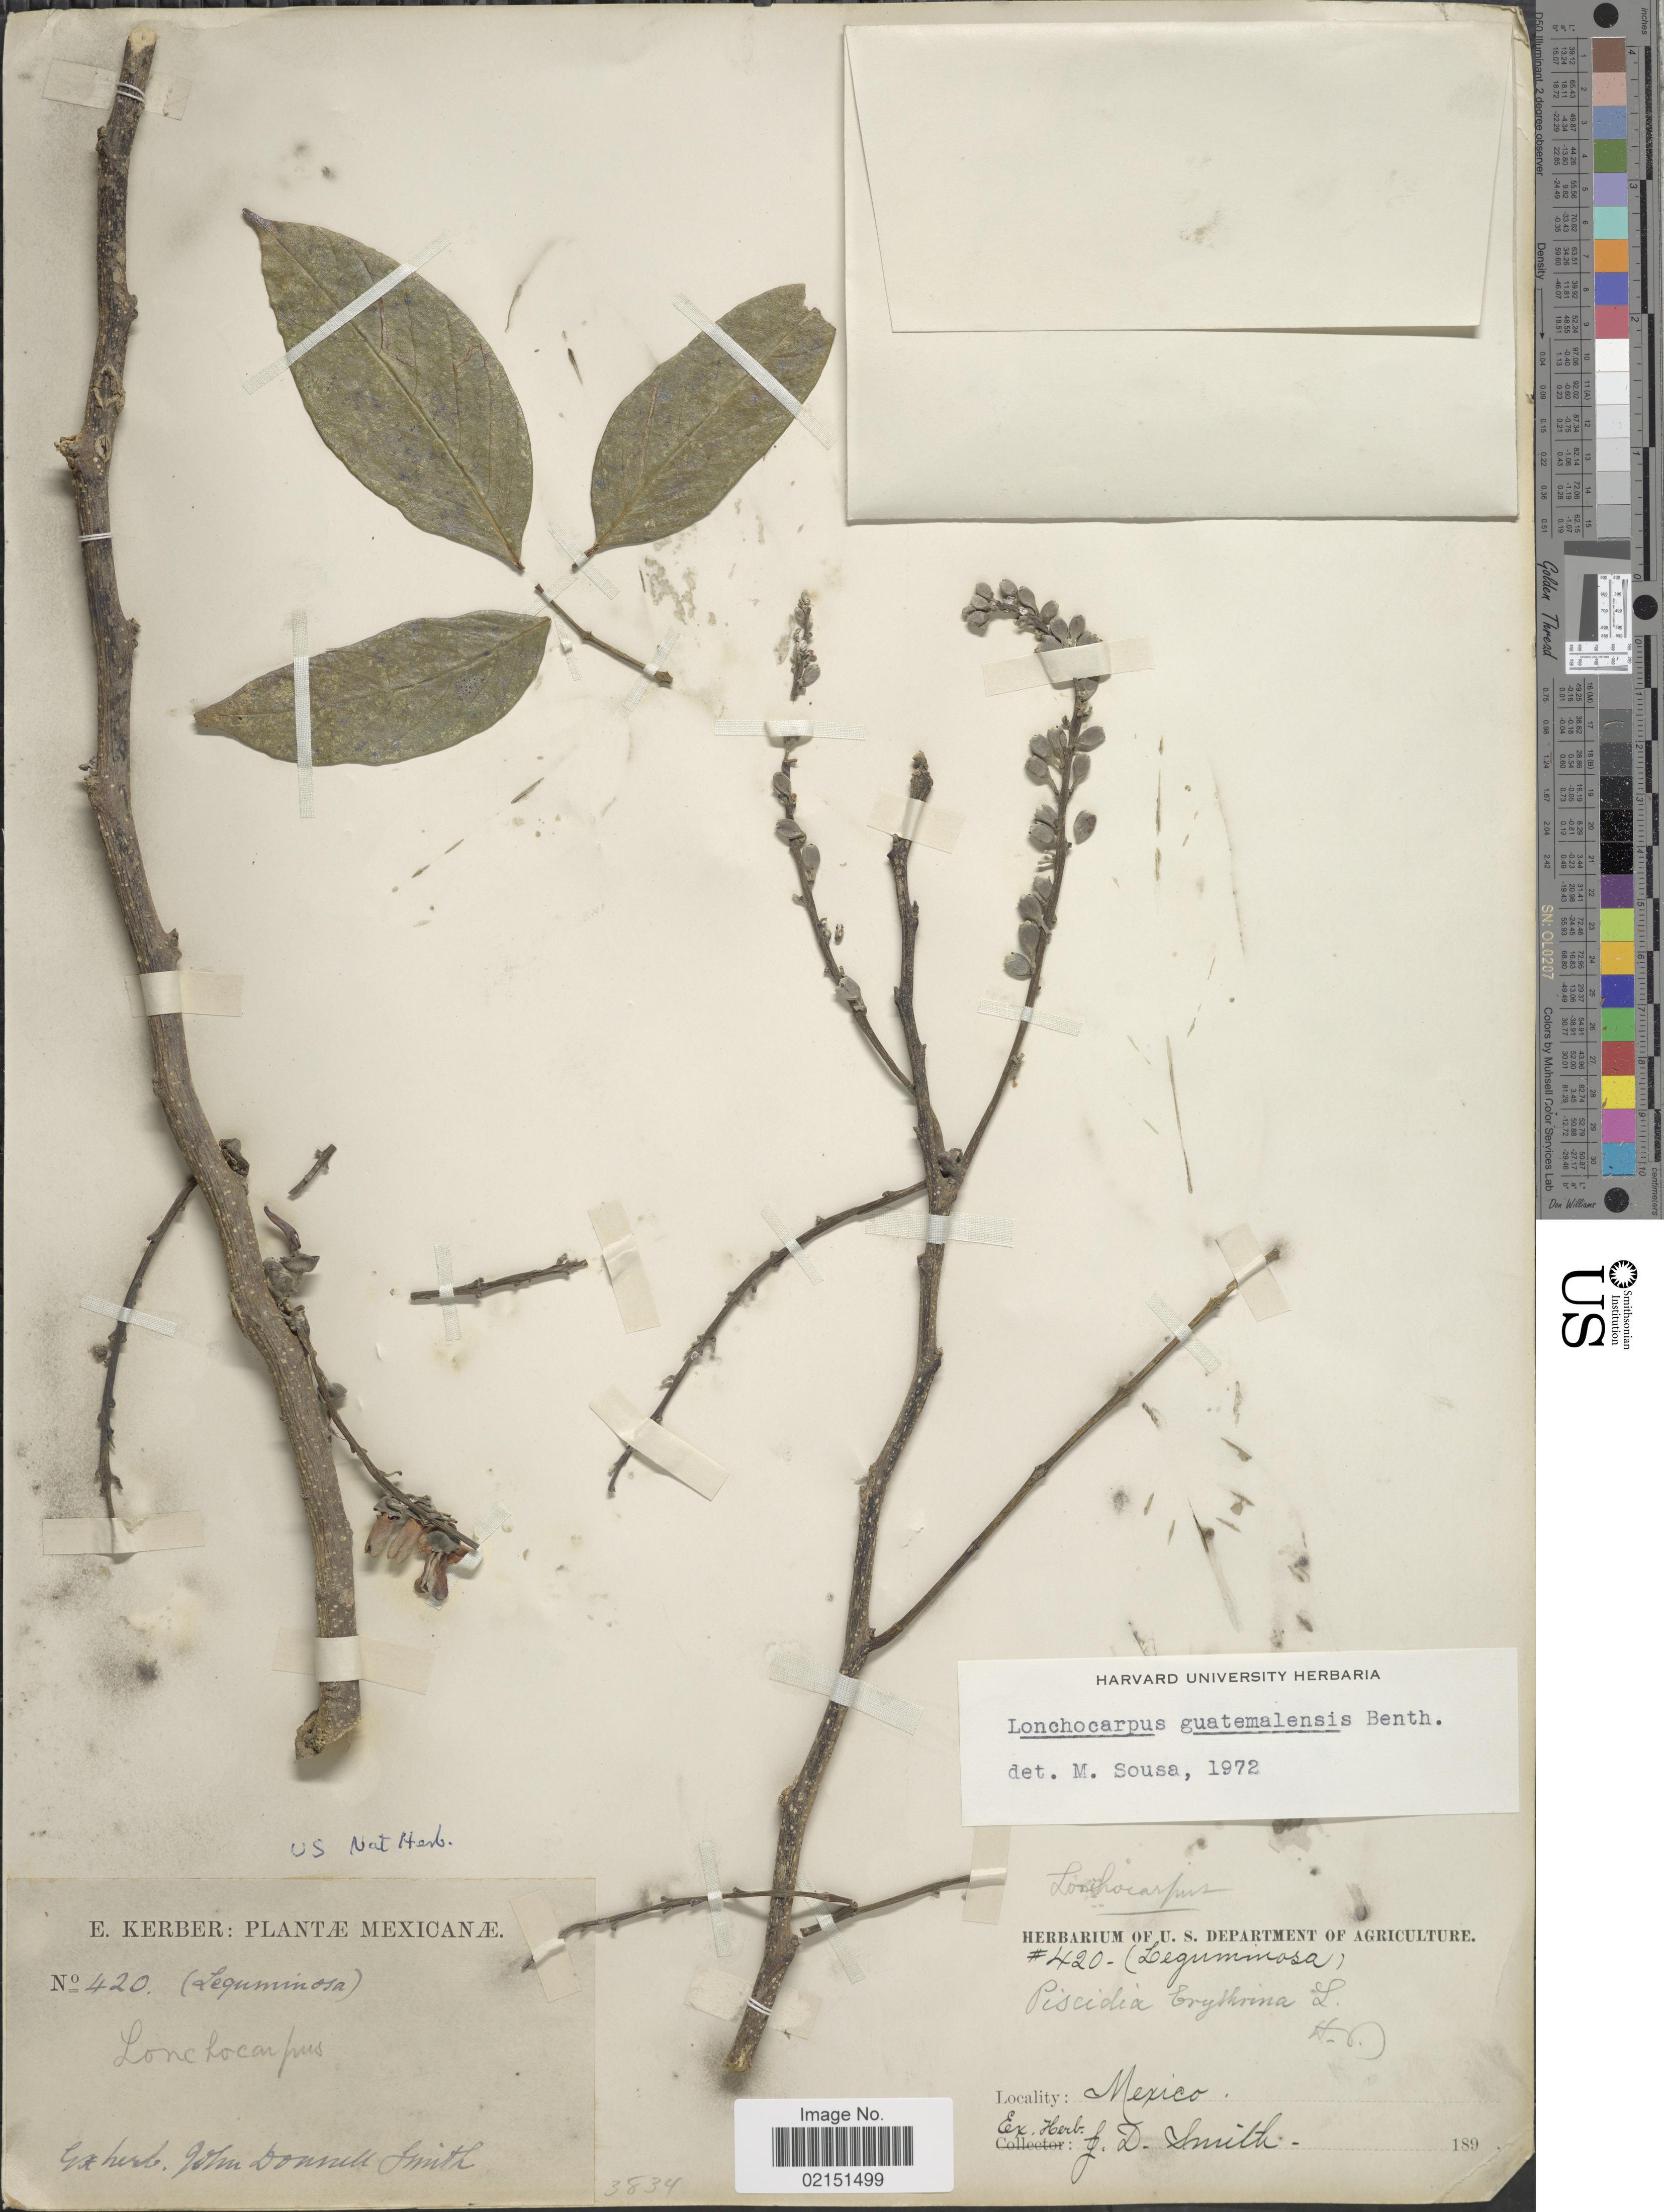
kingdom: Plantae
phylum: Tracheophyta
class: Magnoliopsida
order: Fabales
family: Fabaceae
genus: Lonchocarpus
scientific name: Lonchocarpus guatemalensis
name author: Benth.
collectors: ex Herb. John Donnell Smith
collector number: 420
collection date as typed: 189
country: Mexico